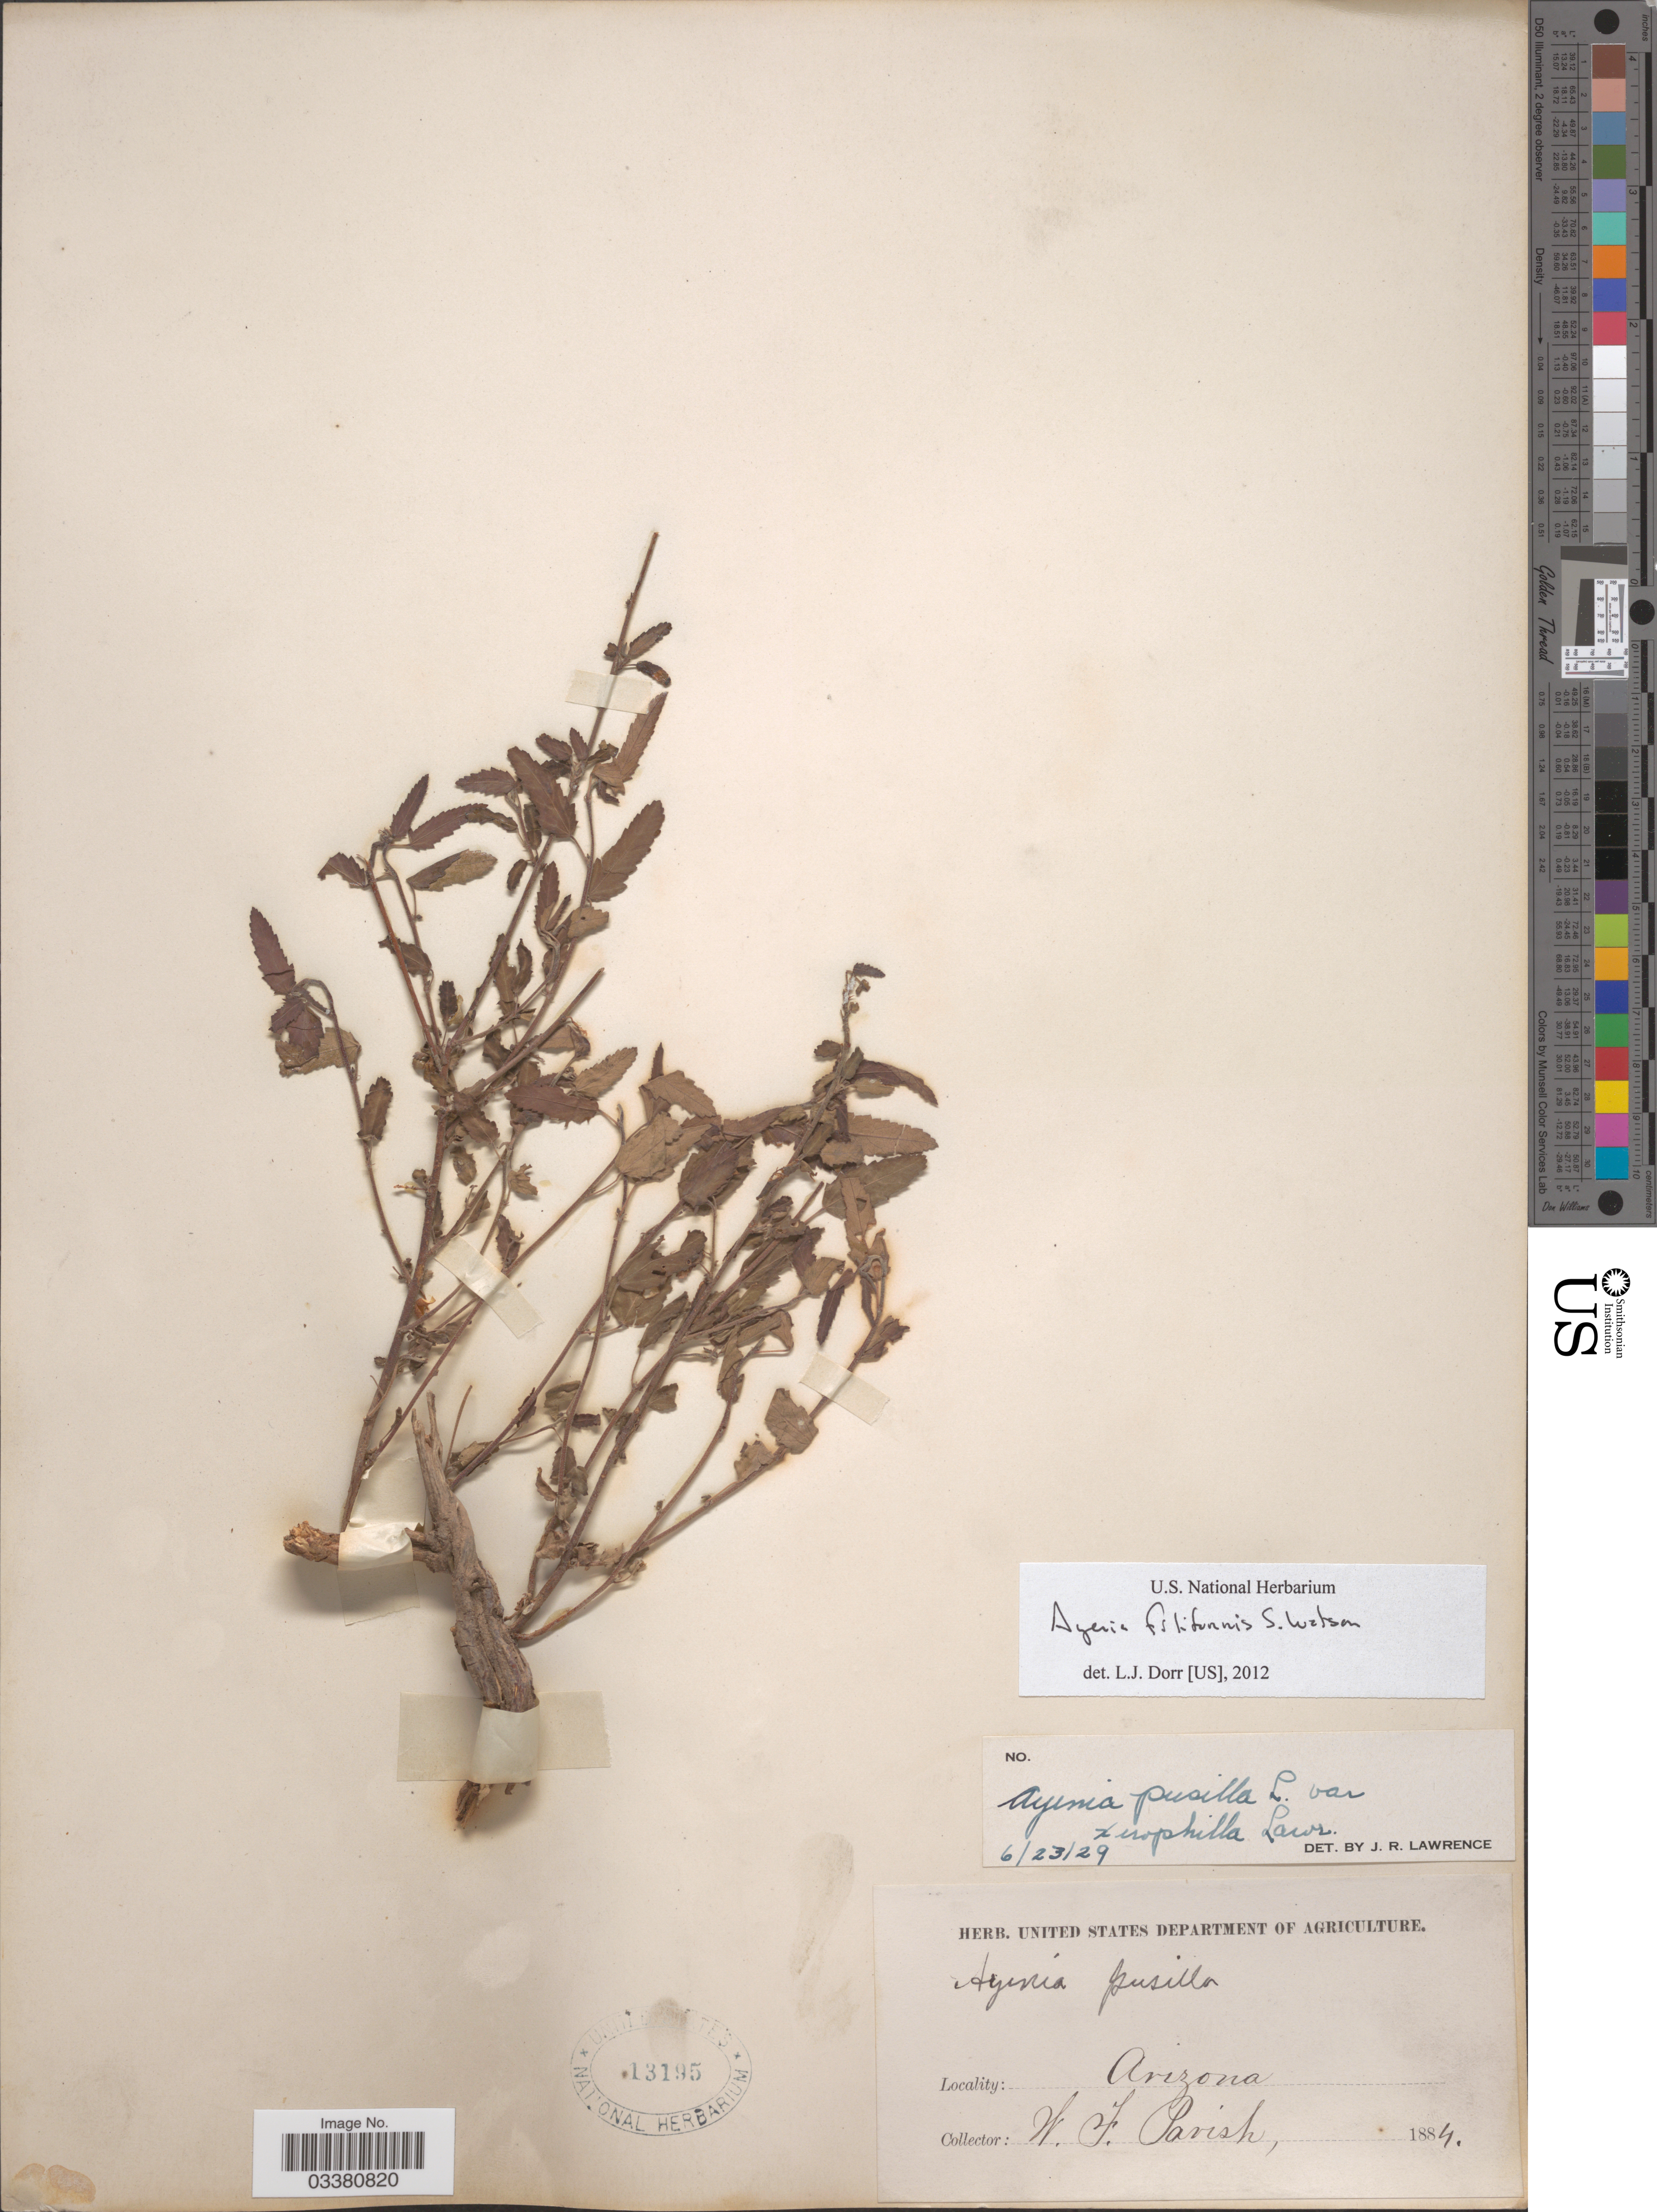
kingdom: Plantae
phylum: Tracheophyta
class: Magnoliopsida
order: Malvales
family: Malvaceae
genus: Ayenia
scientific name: Ayenia filiformis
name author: S. Watson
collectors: W. F. Parish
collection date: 1884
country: United States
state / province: Arizona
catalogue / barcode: US 13195